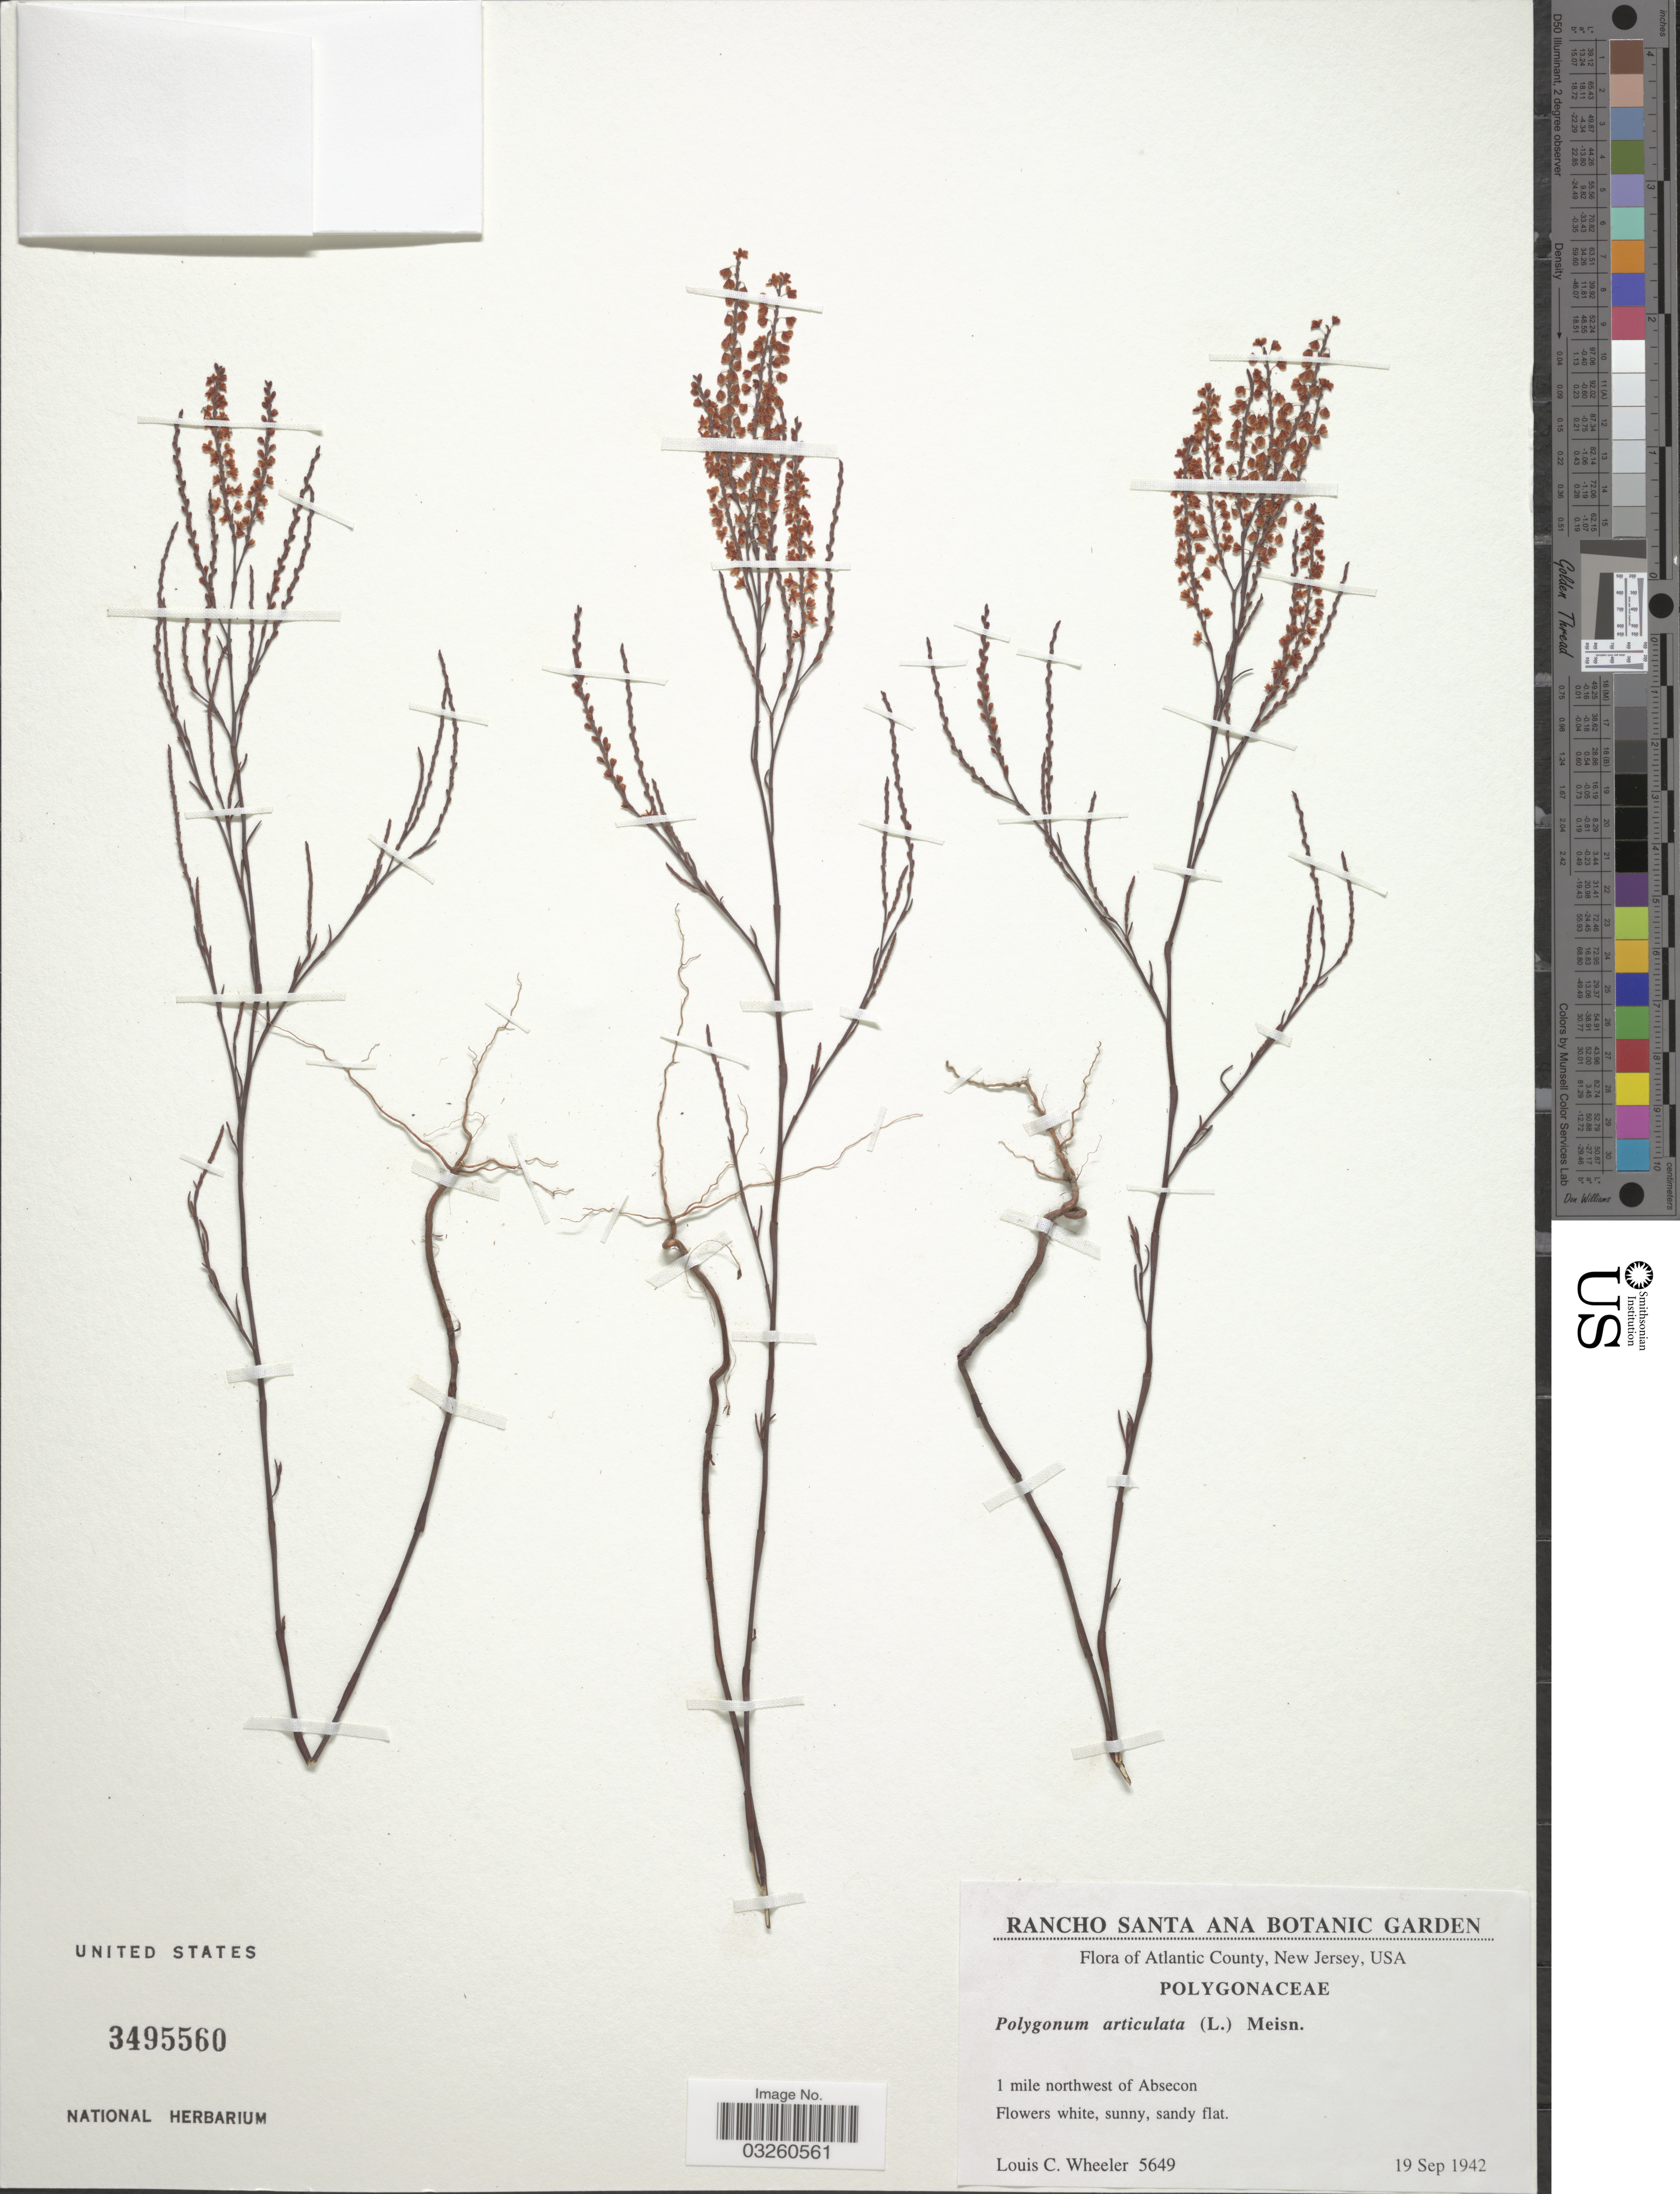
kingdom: Plantae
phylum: Tracheophyta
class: Magnoliopsida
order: Caryophyllales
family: Polygonaceae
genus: Polygonella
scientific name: Polygonella articulata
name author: (L.) Meisn.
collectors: L. C. Wheeler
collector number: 5649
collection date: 1942-09-19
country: United States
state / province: New Jersey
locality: Atlantic County. 1 mile northwest of Absecon.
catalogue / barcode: US 3495560